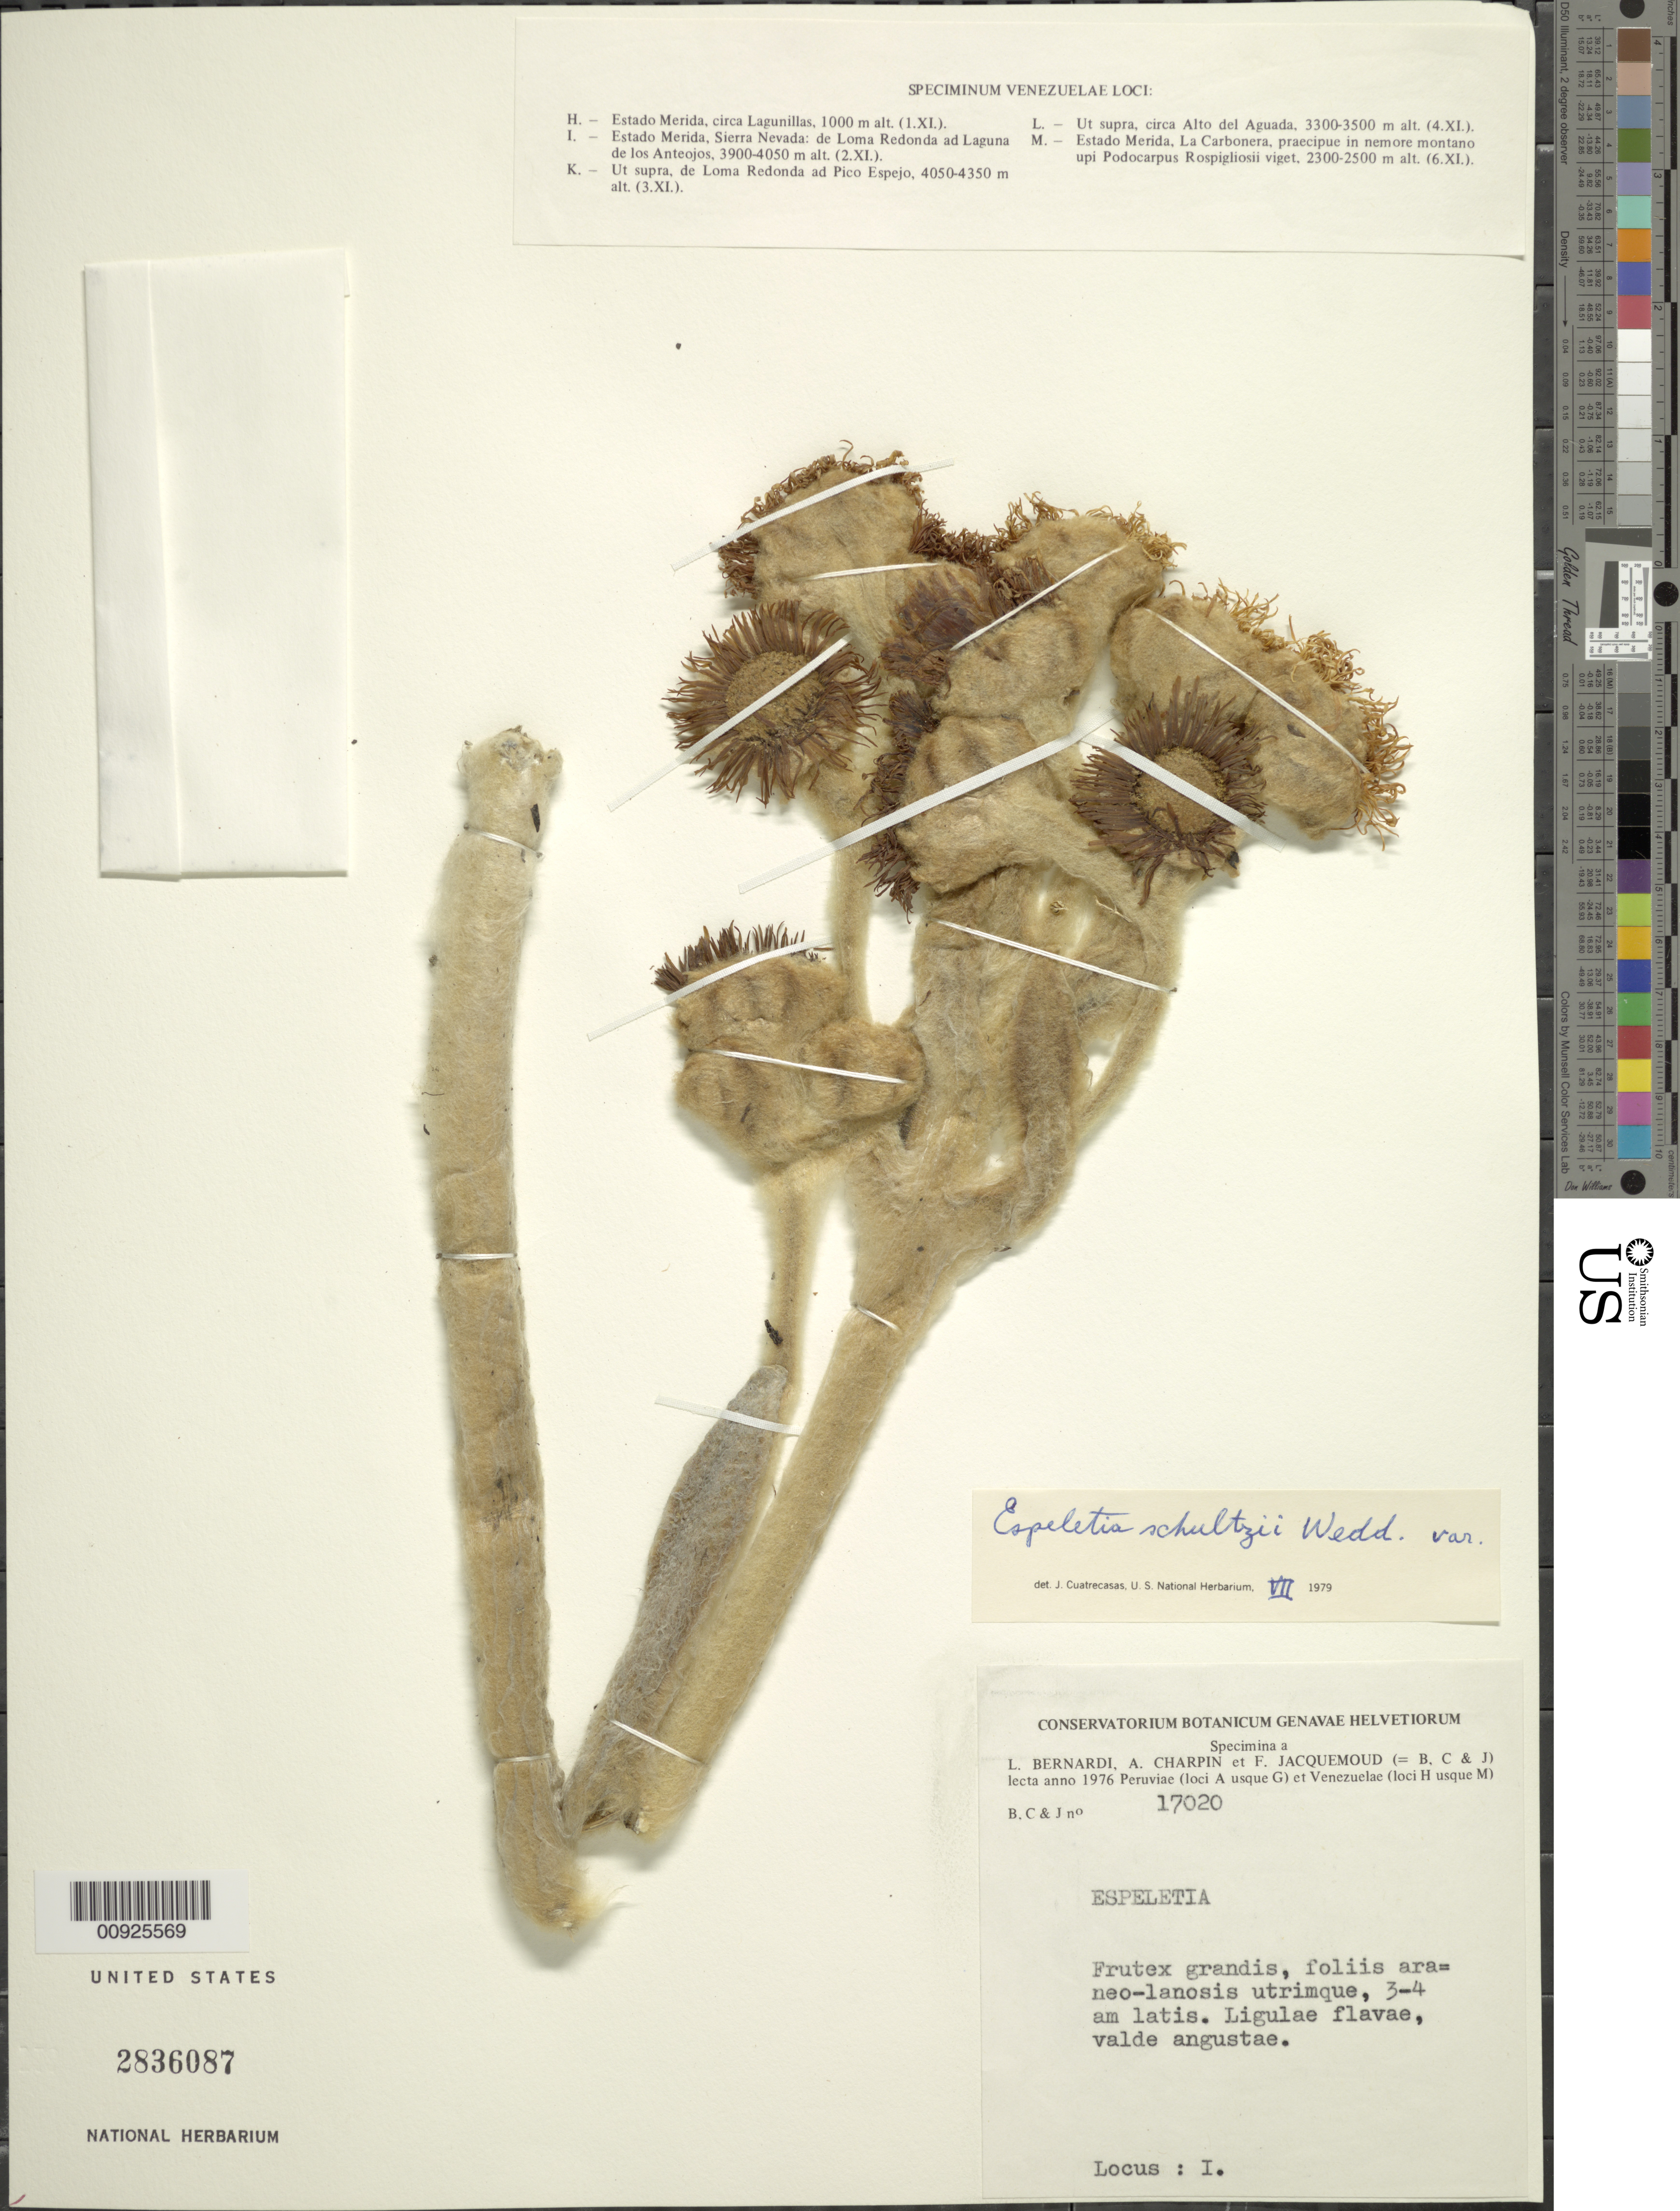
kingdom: Plantae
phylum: Tracheophyta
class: Magnoliopsida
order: Asterales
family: Asteraceae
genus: Espeletia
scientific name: Espeletia schultzii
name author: Wedd.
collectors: L. Bernardi, A. Charpin & F. Jacquemoud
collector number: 17020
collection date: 1976-12-31/1977-01-01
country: Venezuela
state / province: Mérida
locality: Missdescripted on label: Sierra Nevada: de Loma Redonda ad Laguna de los Anteojos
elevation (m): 3900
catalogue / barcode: US 2836087